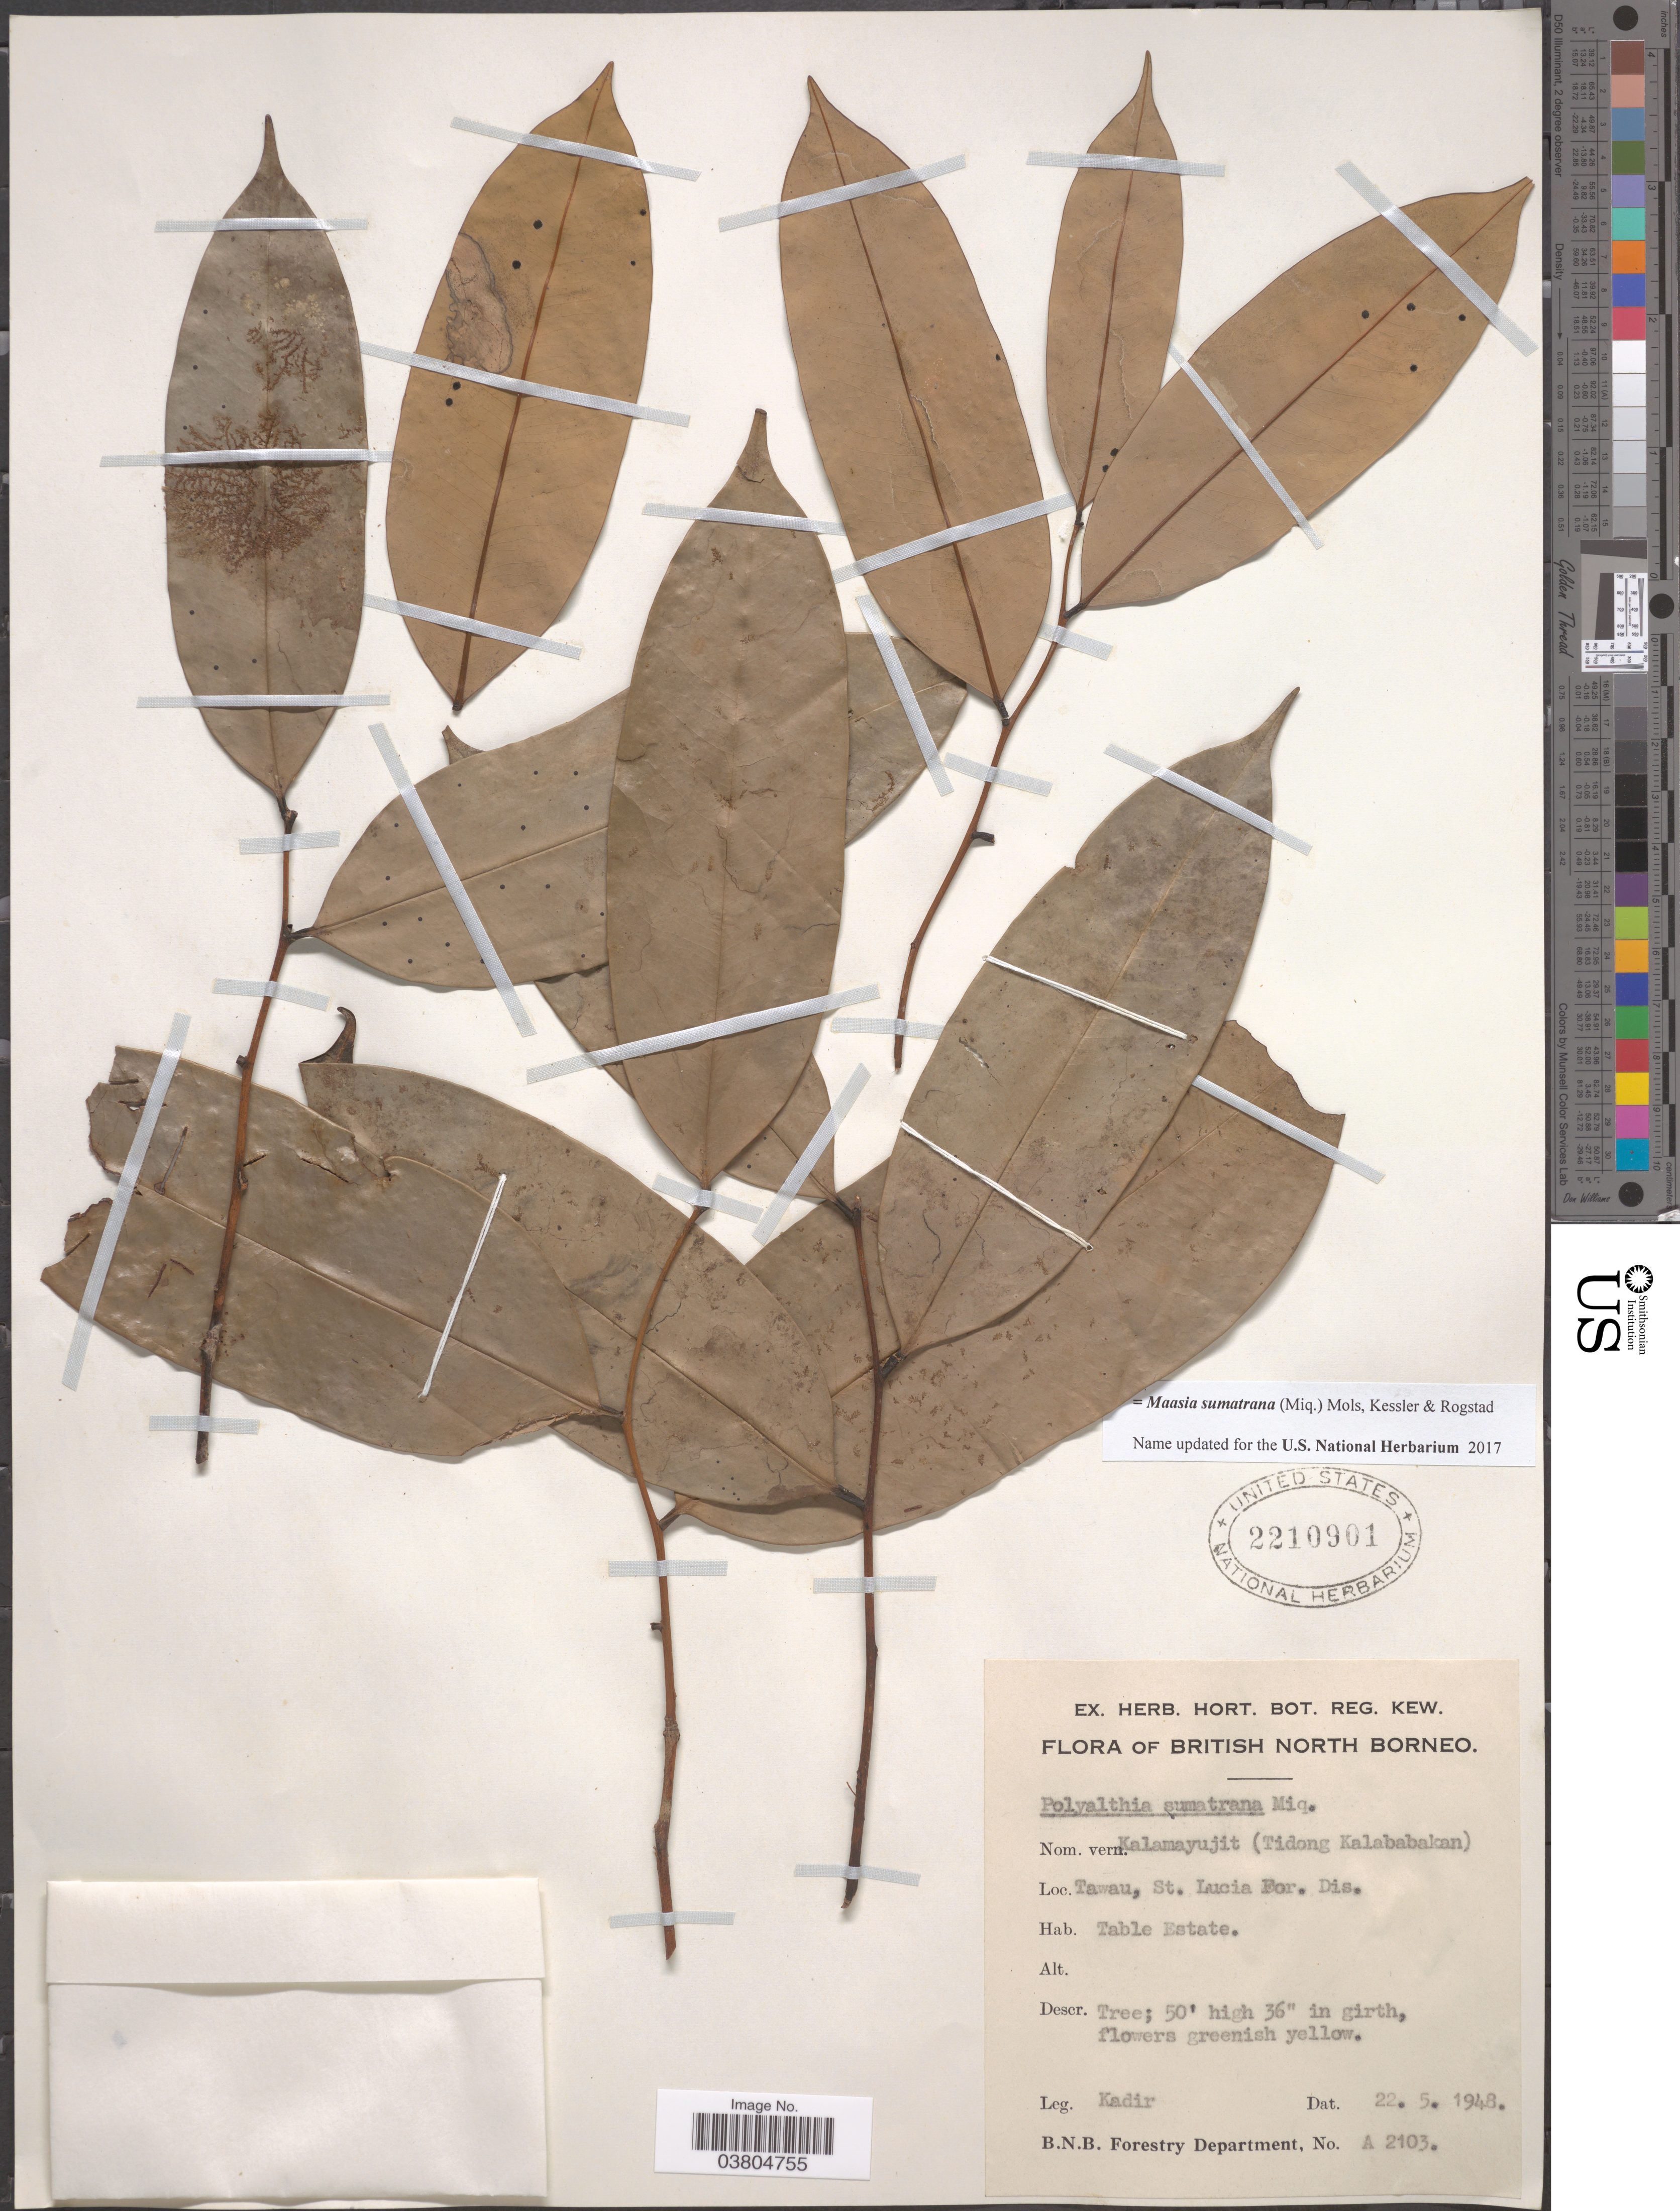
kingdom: Plantae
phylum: Tracheophyta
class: Magnoliopsida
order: Magnoliales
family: Annonaceae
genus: Maasia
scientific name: Maasia sumatrana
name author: (Miq.) Mols et al.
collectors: -. Kadir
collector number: A 2103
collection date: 1948-05-22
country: Malaysia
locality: North Borneo. Tawau, St. Lucia For. Dis. Table Estate.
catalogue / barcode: US 2210901